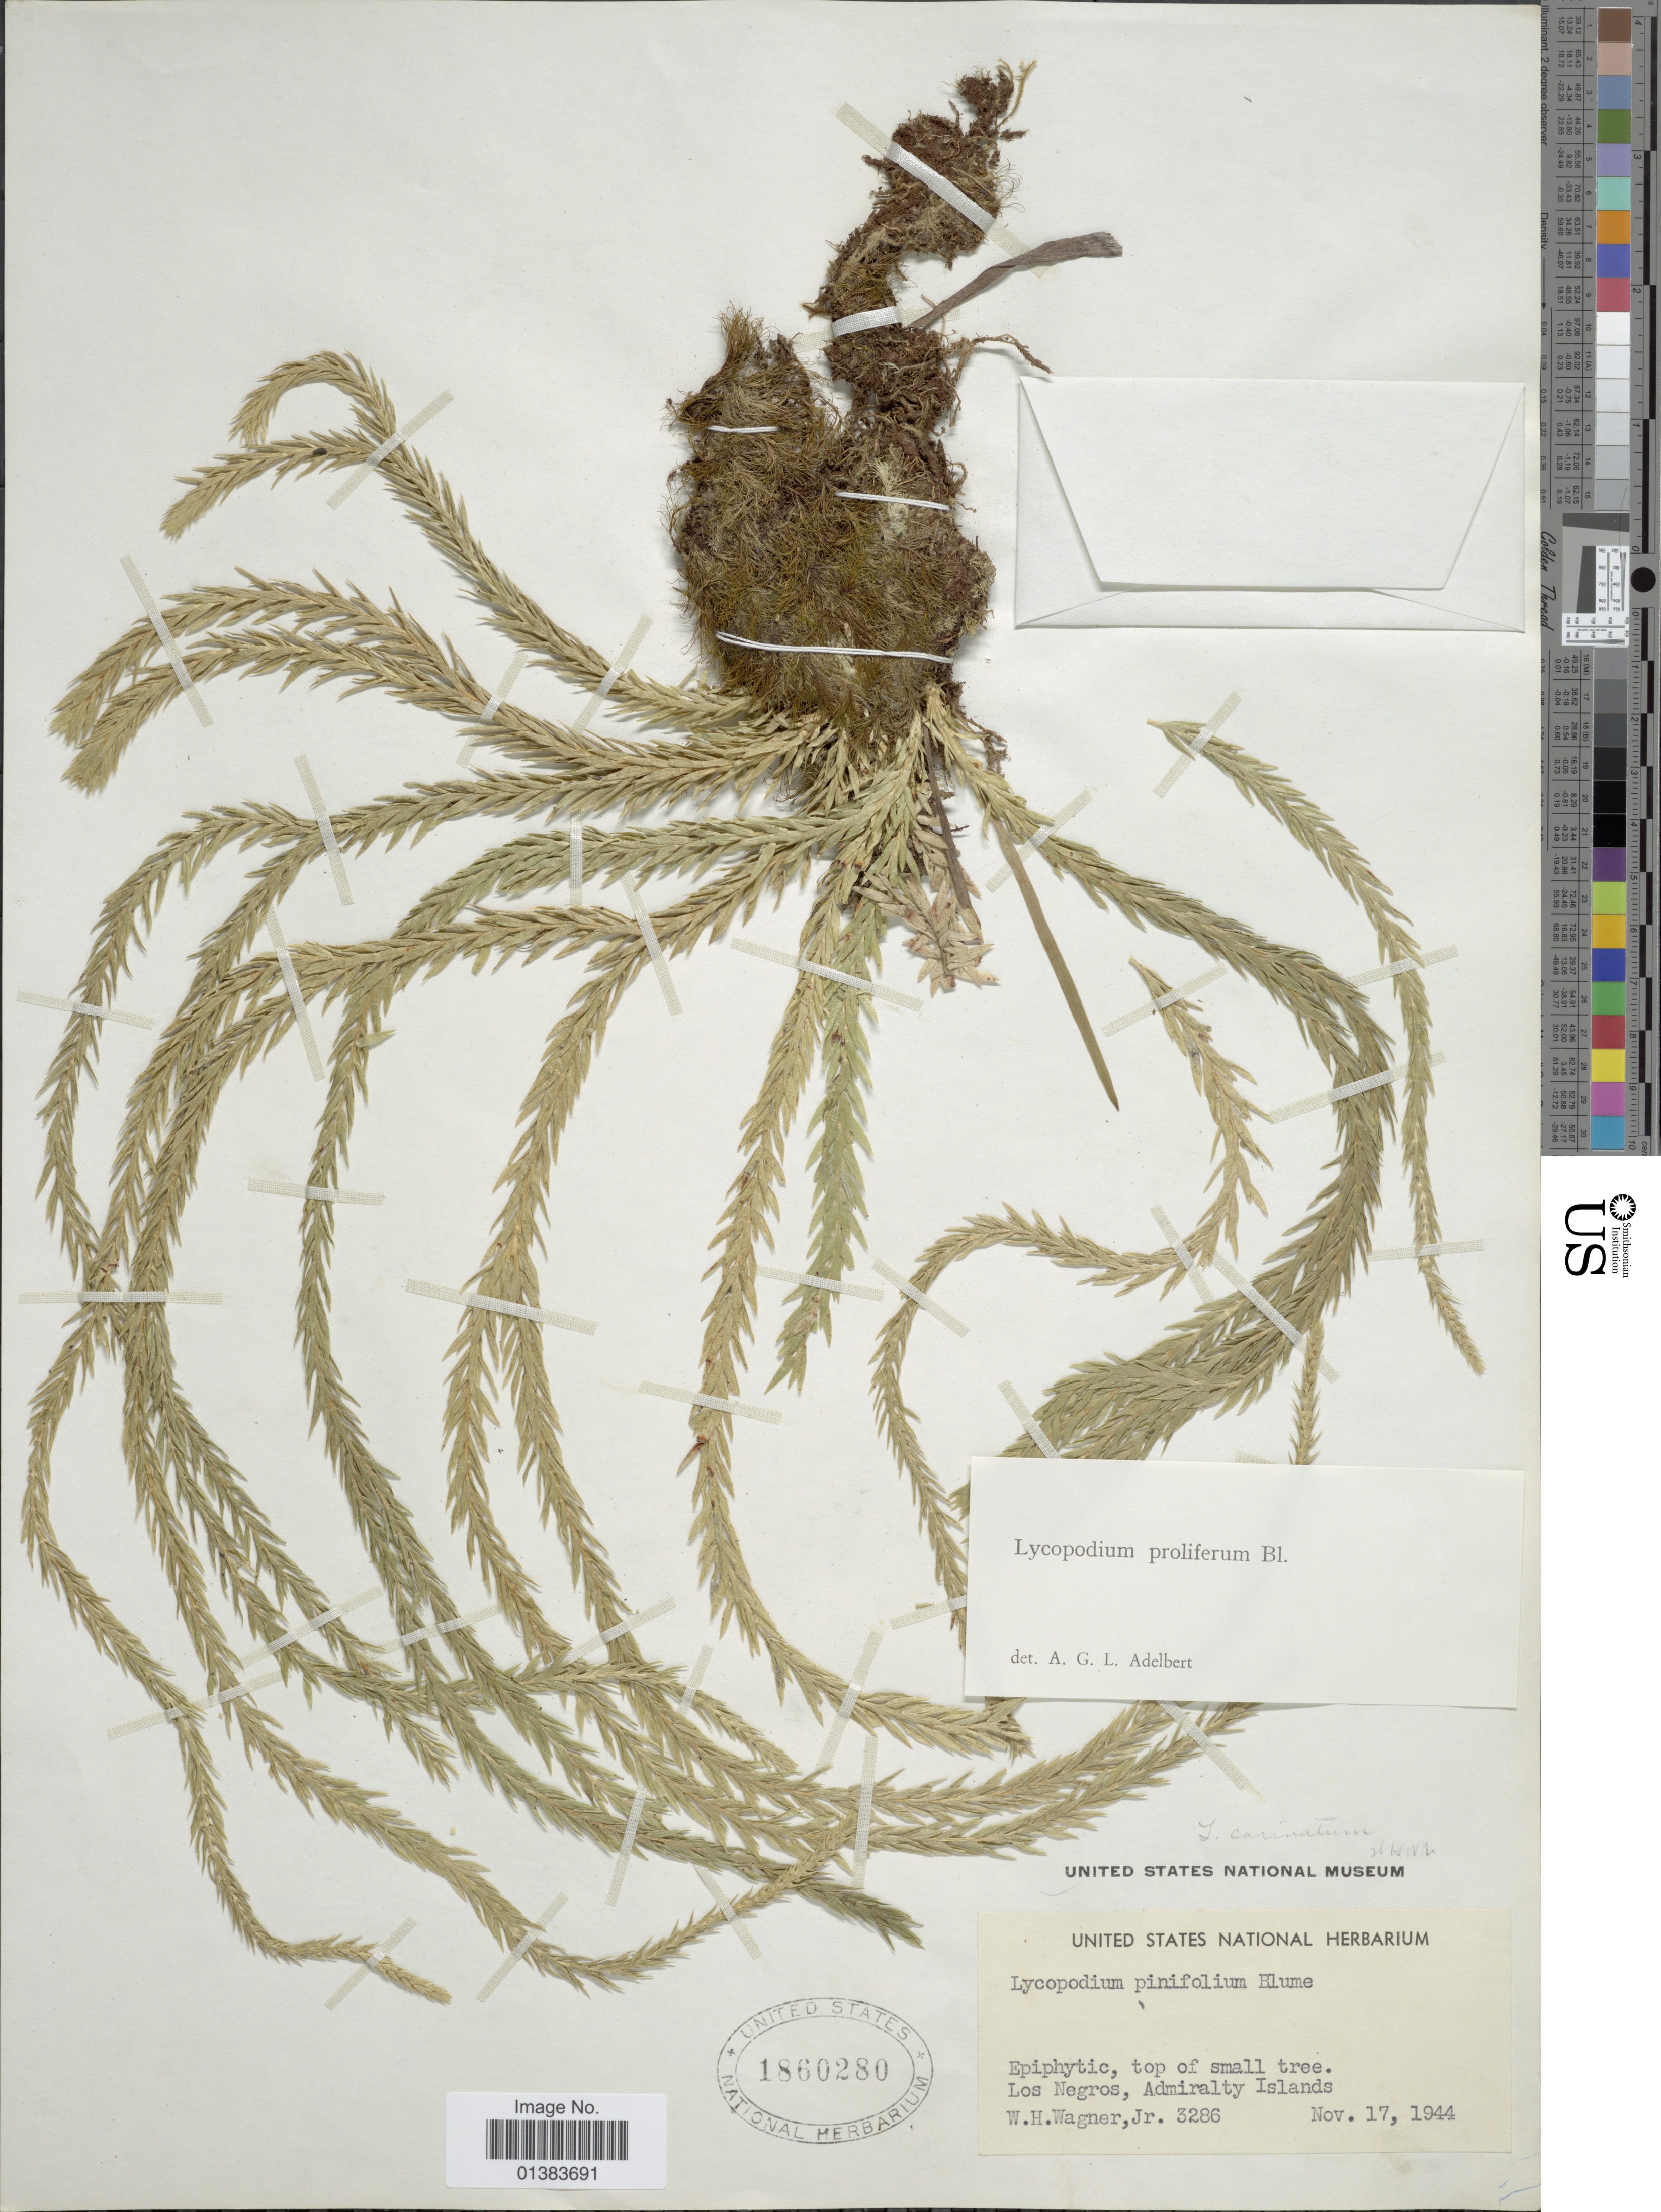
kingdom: Plantae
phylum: Tracheophyta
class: Lycopodiopsida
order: Lycopodiales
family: Lycopodiaceae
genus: Phlegmariurus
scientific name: Phlegmariurus carinatus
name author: (Desv.) Ching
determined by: Field, A. R.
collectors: W. H. Wagner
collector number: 3286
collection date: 1944-11-17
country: Papua New Guinea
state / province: Manus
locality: Los Negros, Admiralty Islands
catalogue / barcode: US 1860280